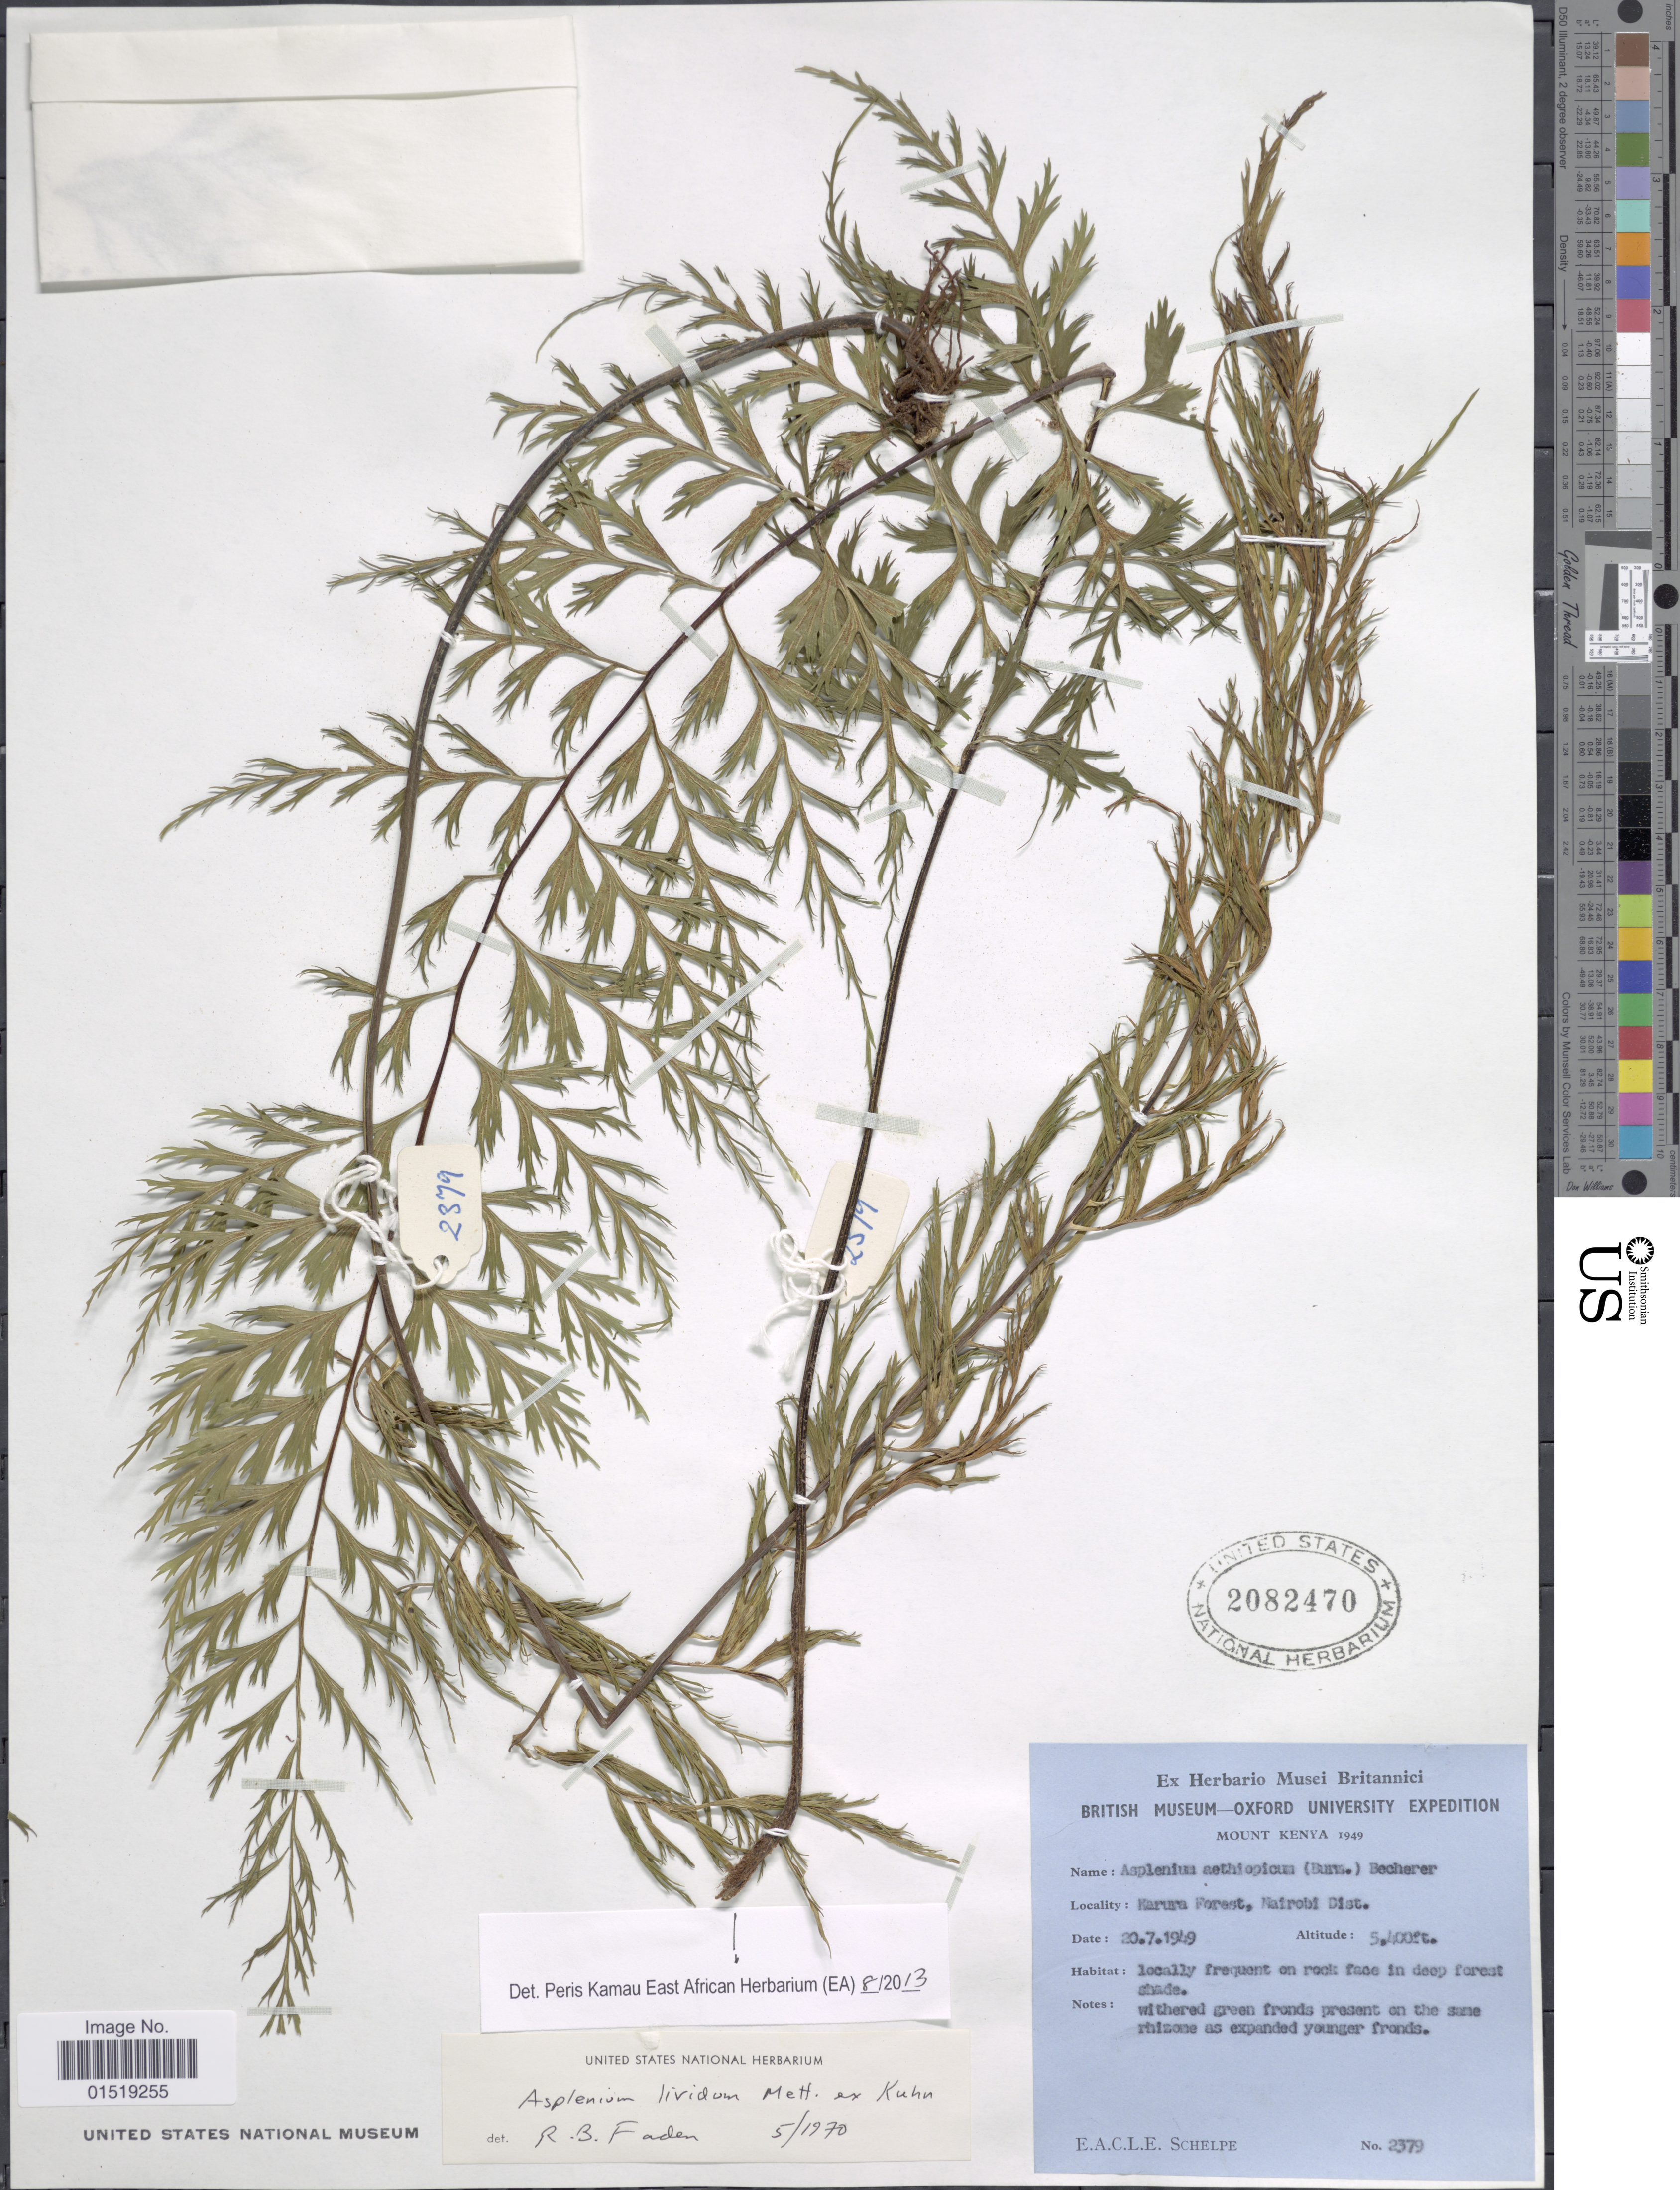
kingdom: Plantae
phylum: Tracheophyta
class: Polypodiopsida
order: Polypodiales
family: Aspleniaceae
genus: Asplenium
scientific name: Asplenium lividum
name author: Mett.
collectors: E. A. C. L. E. Schelpe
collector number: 2379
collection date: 1949-07-20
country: Kenya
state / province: Nairobi Area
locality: Mount Kenya. Marura Forest, Nairobi Dist.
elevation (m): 1646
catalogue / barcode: US 2082470